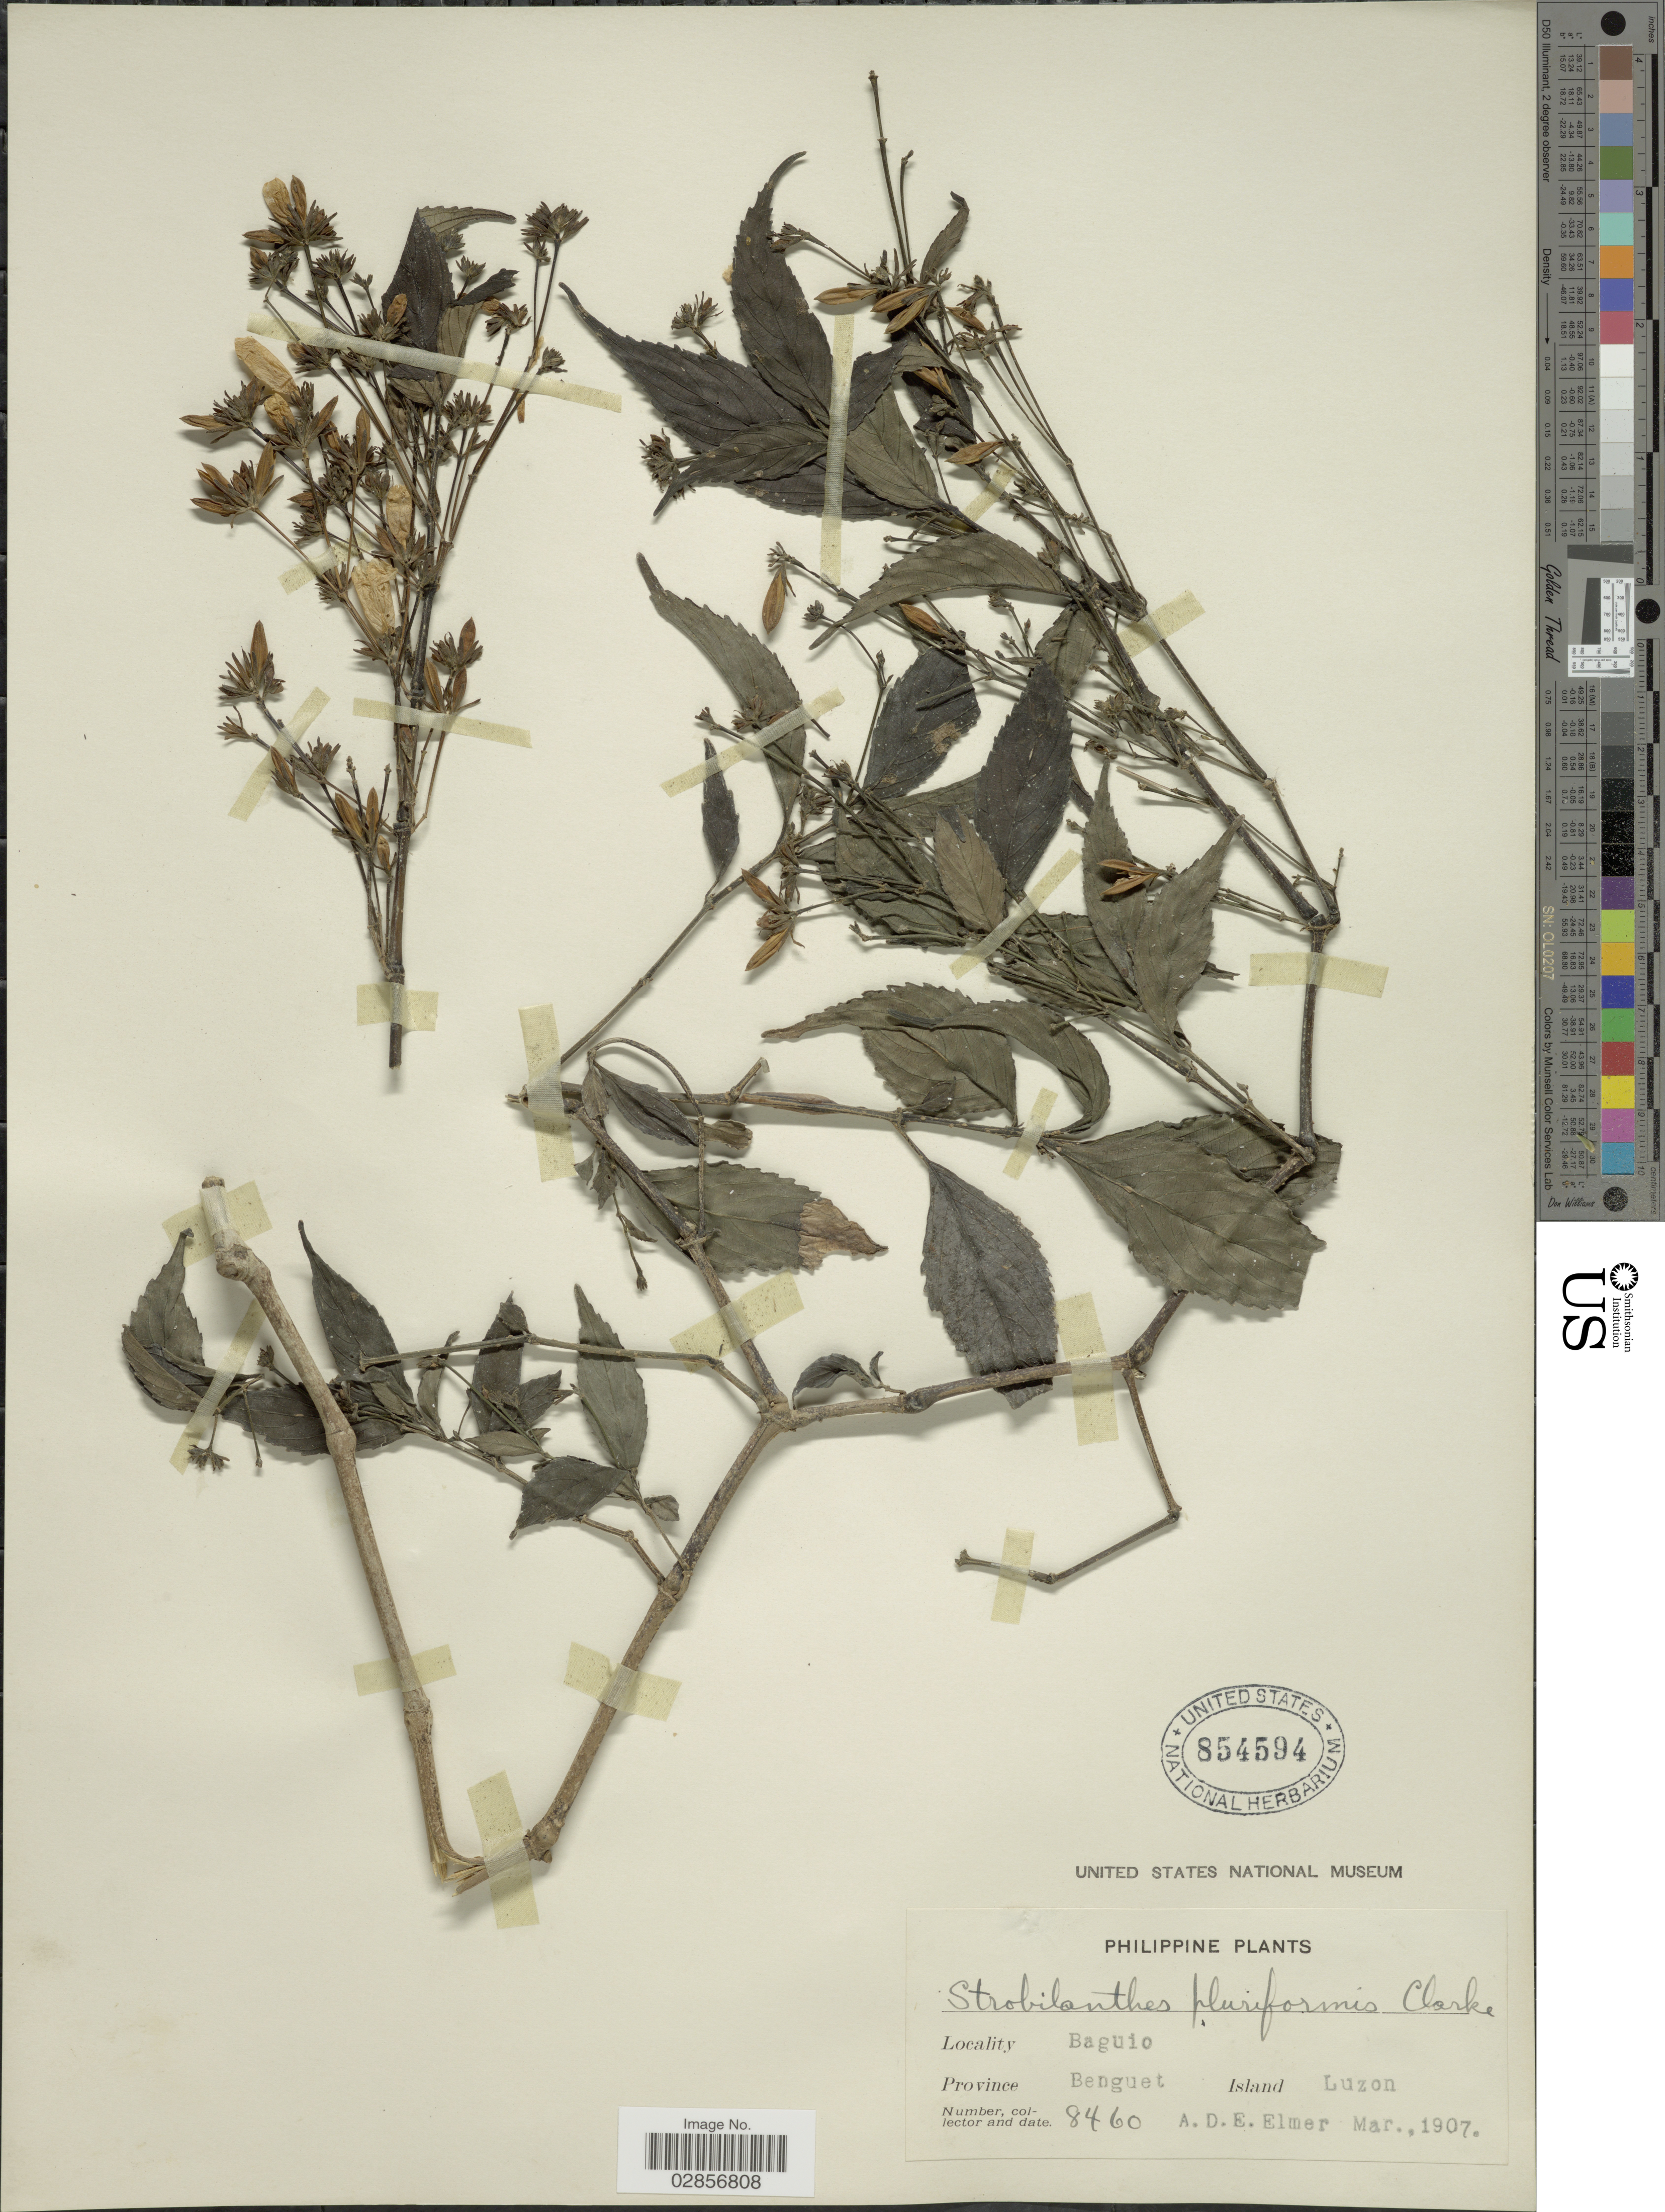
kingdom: Plantae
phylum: Tracheophyta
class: Magnoliopsida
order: Lamiales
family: Acanthaceae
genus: Strobilanthes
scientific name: Strobilanthes pluriformis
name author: C.B. Clarke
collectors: A. D. E. Elmer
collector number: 8460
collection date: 1907-03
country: Philippines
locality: Baguio. Province Benguet. Island Luzon.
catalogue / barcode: US 854594